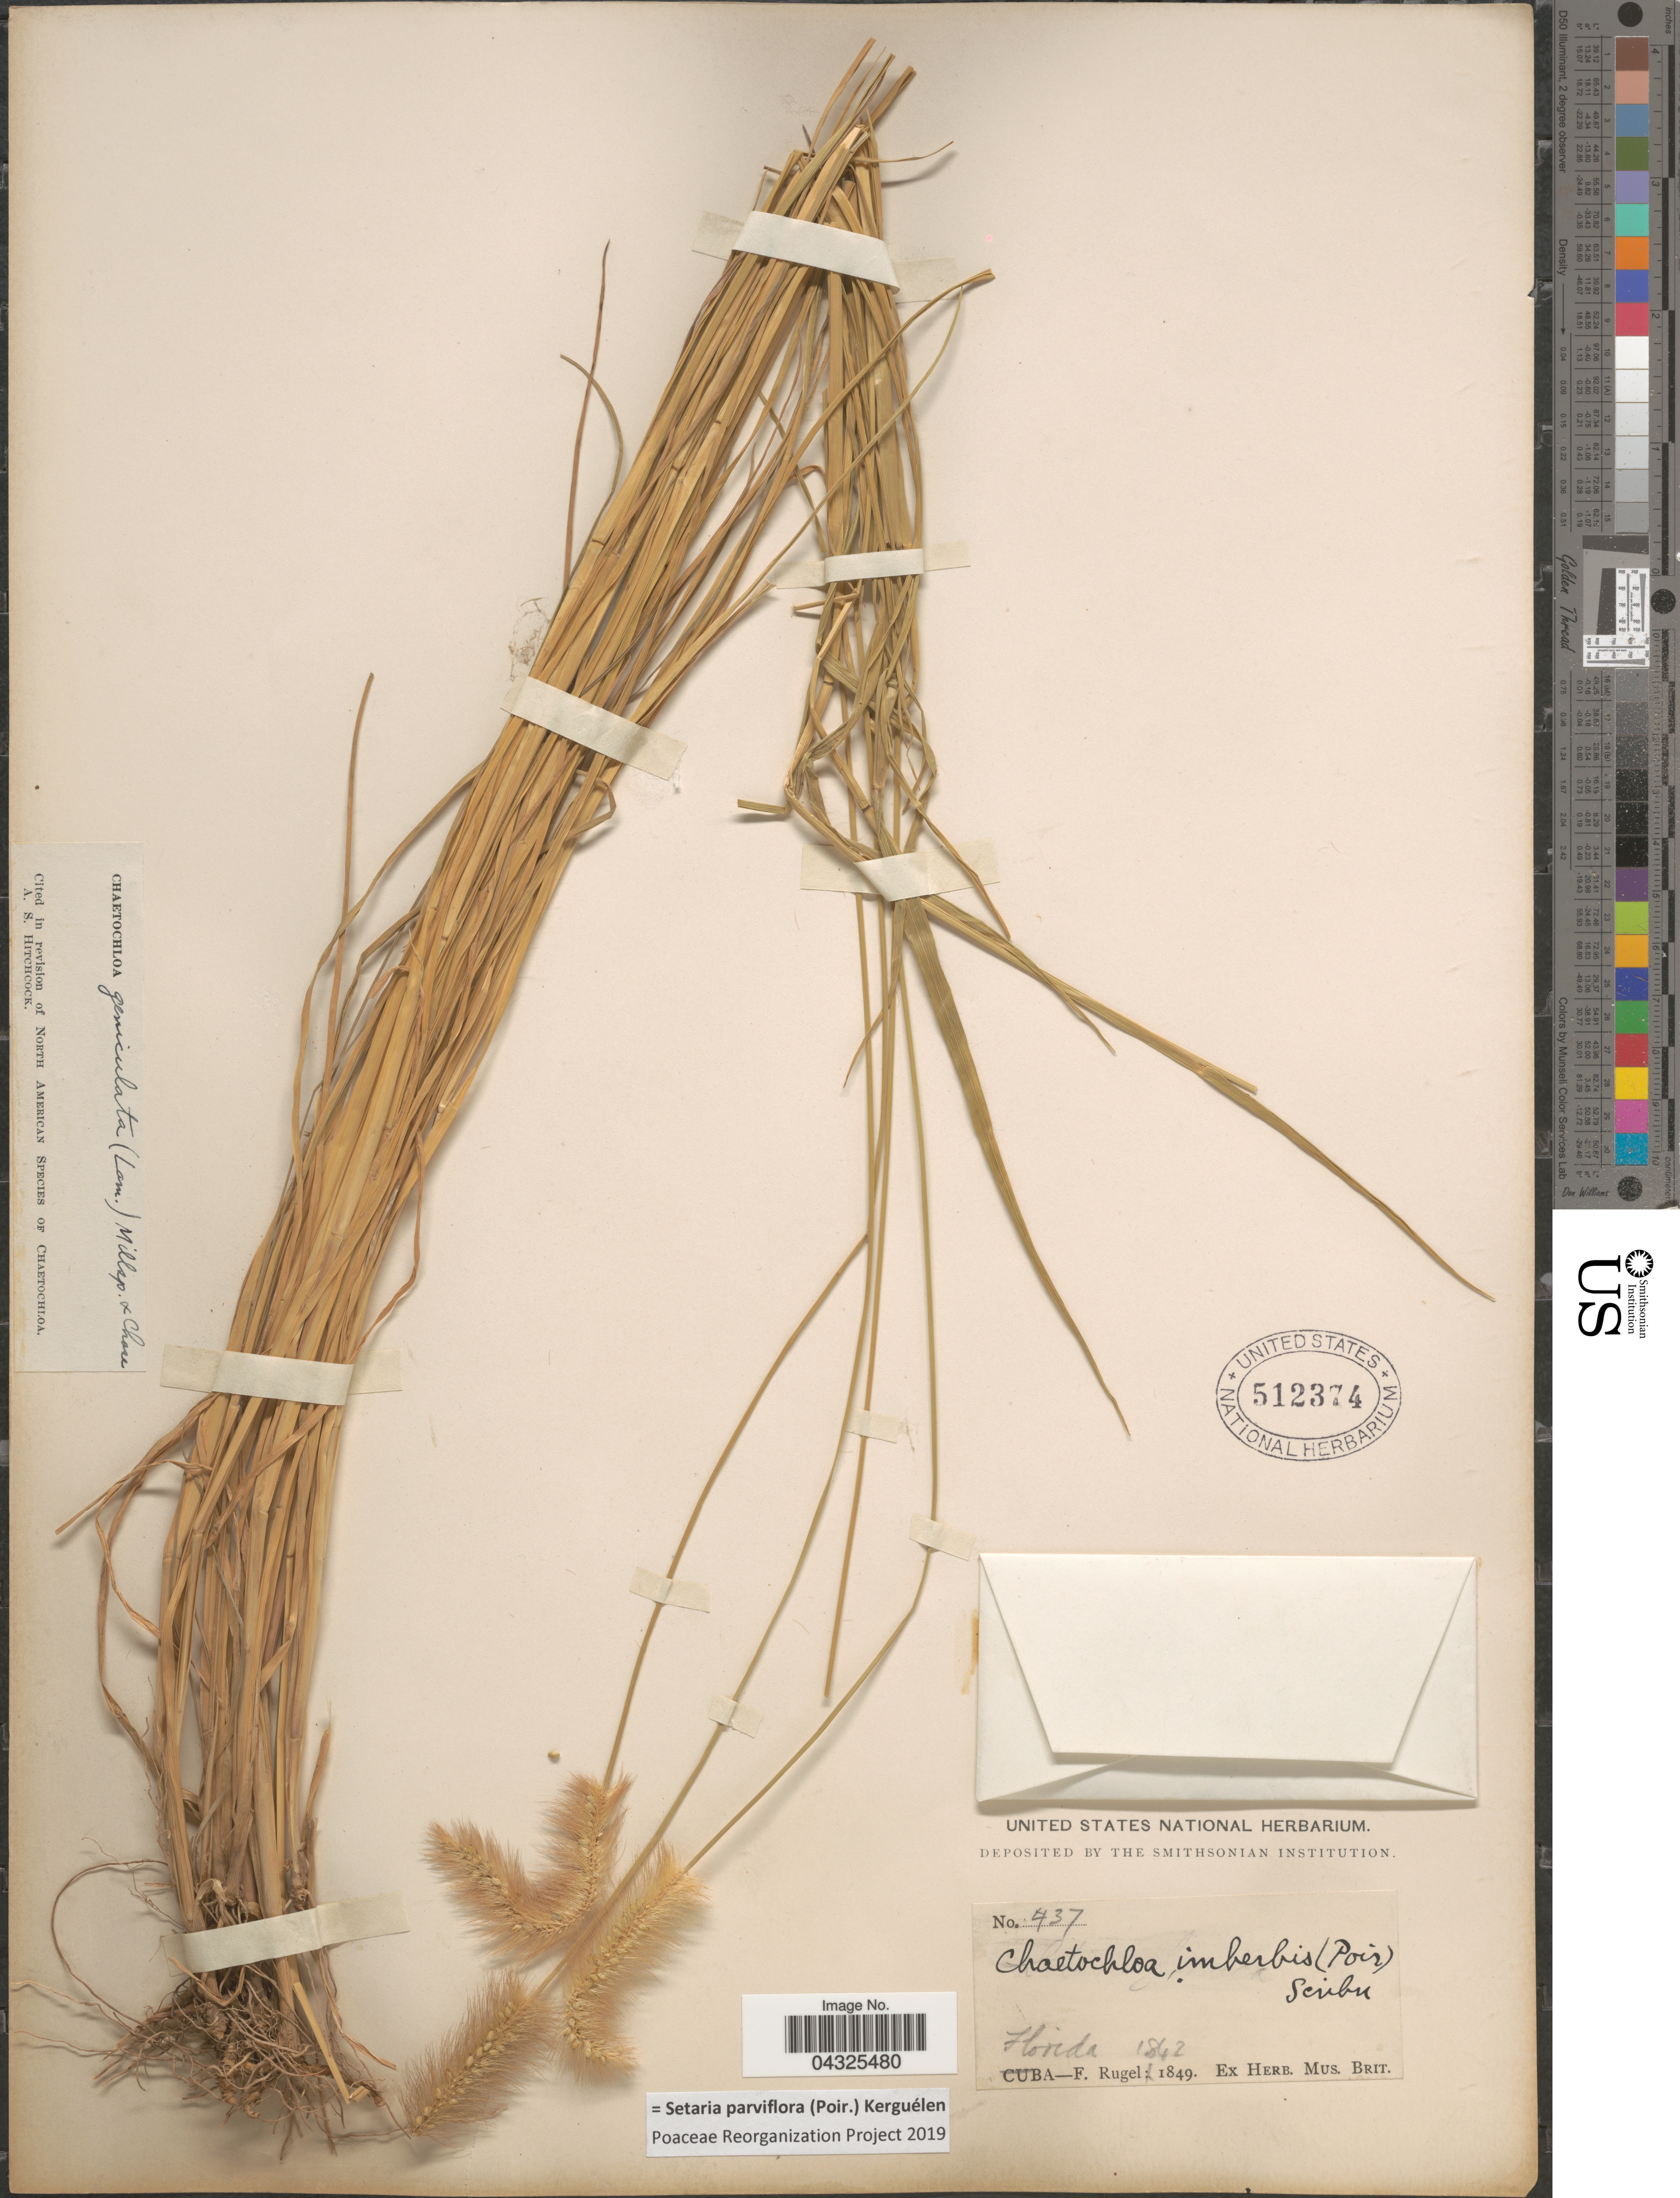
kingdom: Plantae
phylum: Tracheophyta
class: Liliopsida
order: Poales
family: Poaceae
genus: Setaria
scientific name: Setaria parviflora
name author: (Poir.) Kerguélen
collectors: F. Rugel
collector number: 437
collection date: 1842/1849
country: United States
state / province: Florida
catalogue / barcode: US 512374